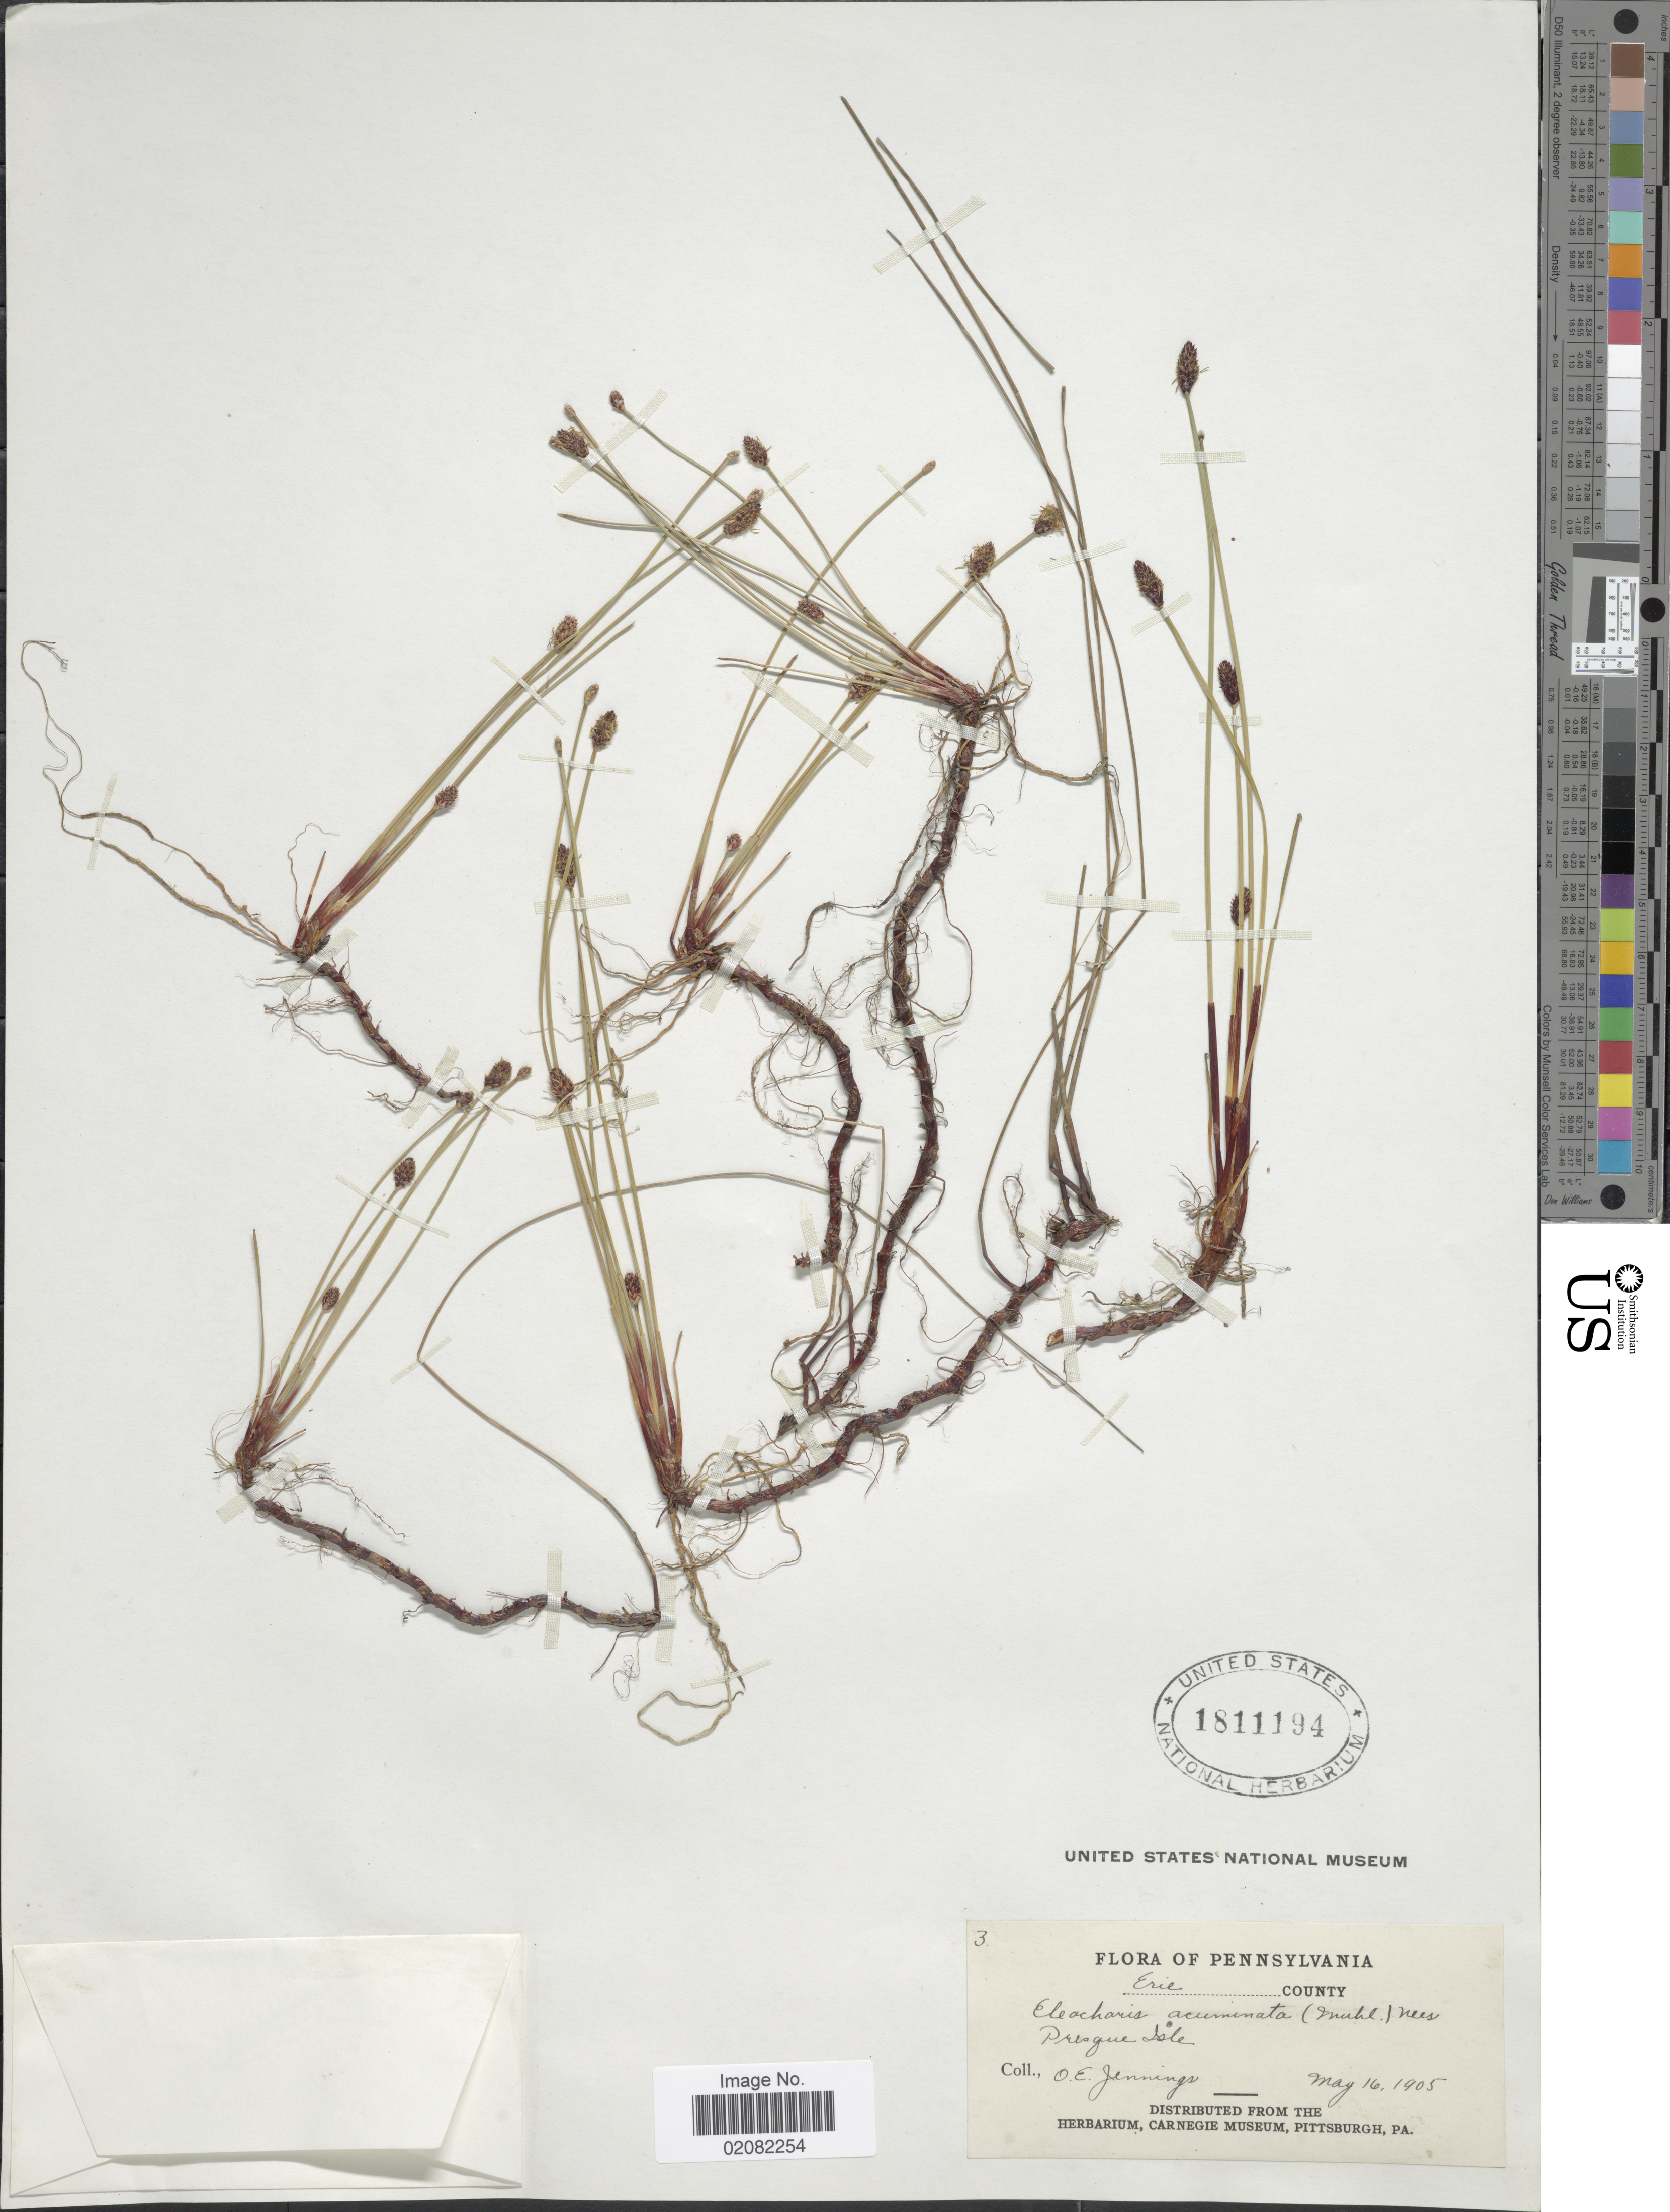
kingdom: Plantae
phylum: Tracheophyta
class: Liliopsida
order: Poales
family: Cyperaceae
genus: Eleocharis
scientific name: Eleocharis compressa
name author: Sull.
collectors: O. E. Jennings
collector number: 3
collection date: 1905-05-16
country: United States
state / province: Pennsylvania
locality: Erie County, Presgue Isle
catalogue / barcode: US 1811194